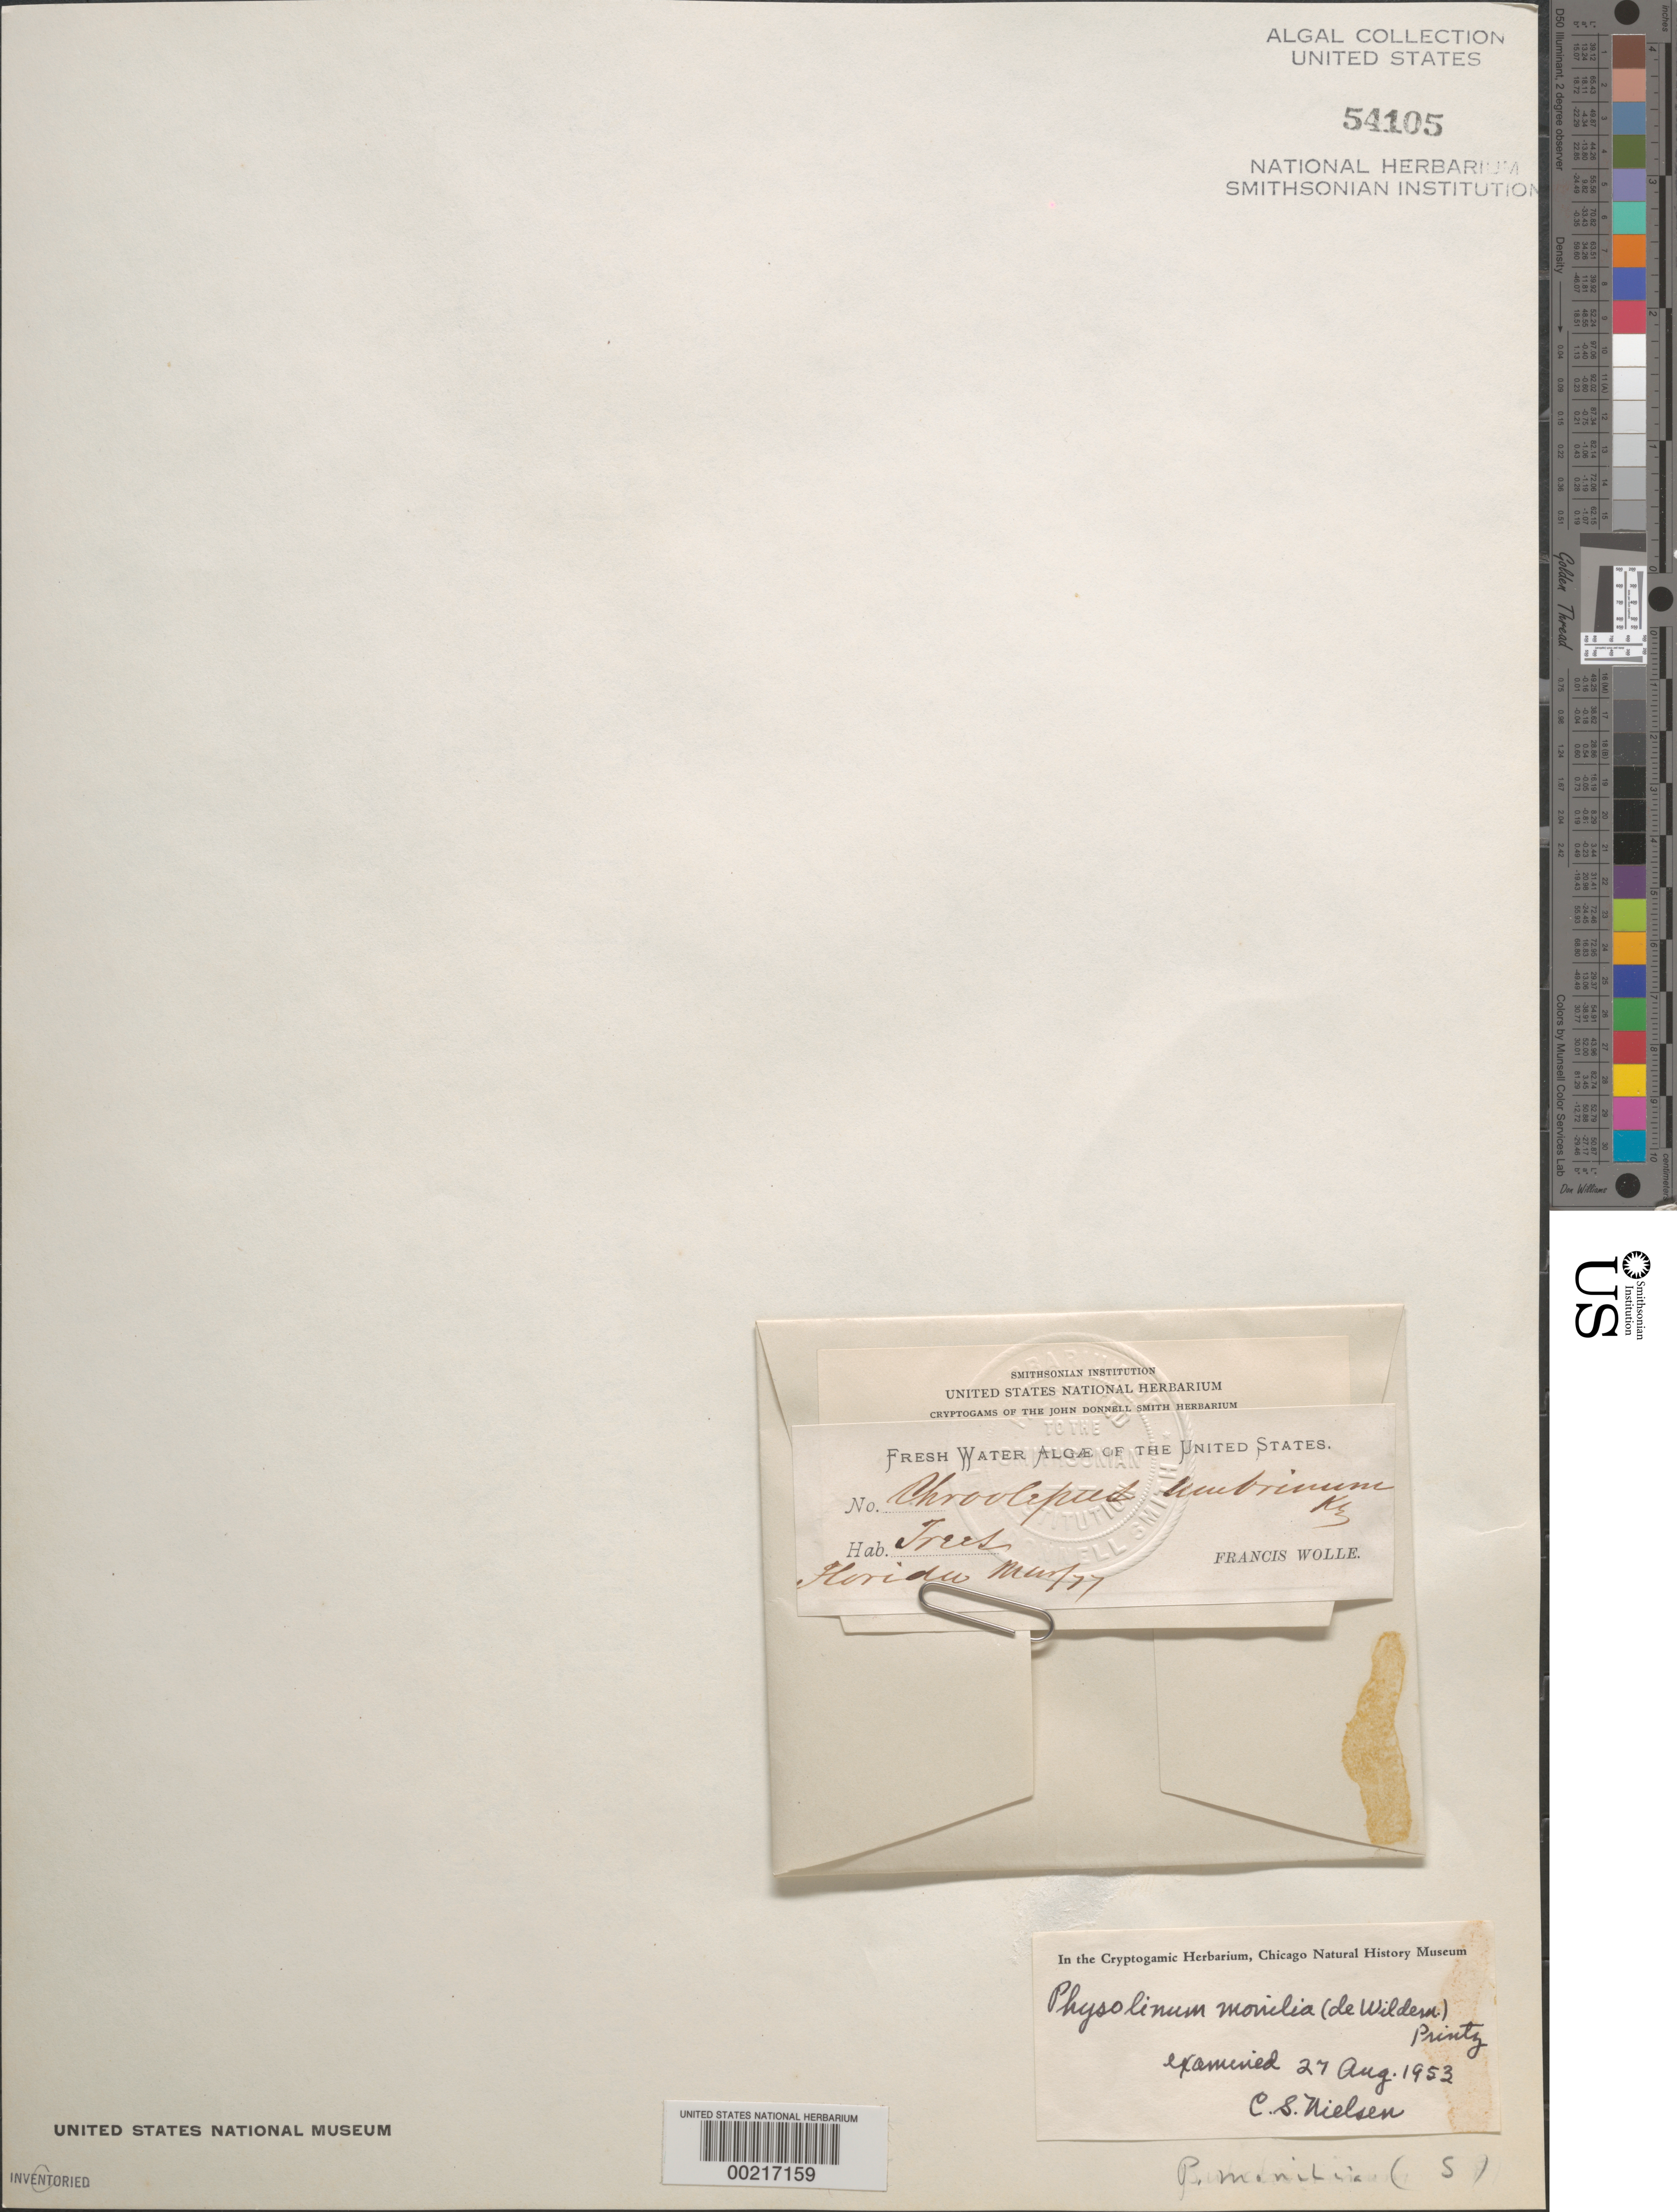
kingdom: Plantae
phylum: Chlorophyta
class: Ulvophyceae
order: Trentepohliales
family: Trentepohliaceae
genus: Trentepohlia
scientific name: Trentepohlia rigidula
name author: (J.Müller) P. Hariot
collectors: F. Wolle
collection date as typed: Mar 1877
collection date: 1877-03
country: United States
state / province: Florida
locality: Southeast Florida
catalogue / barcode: US 54105